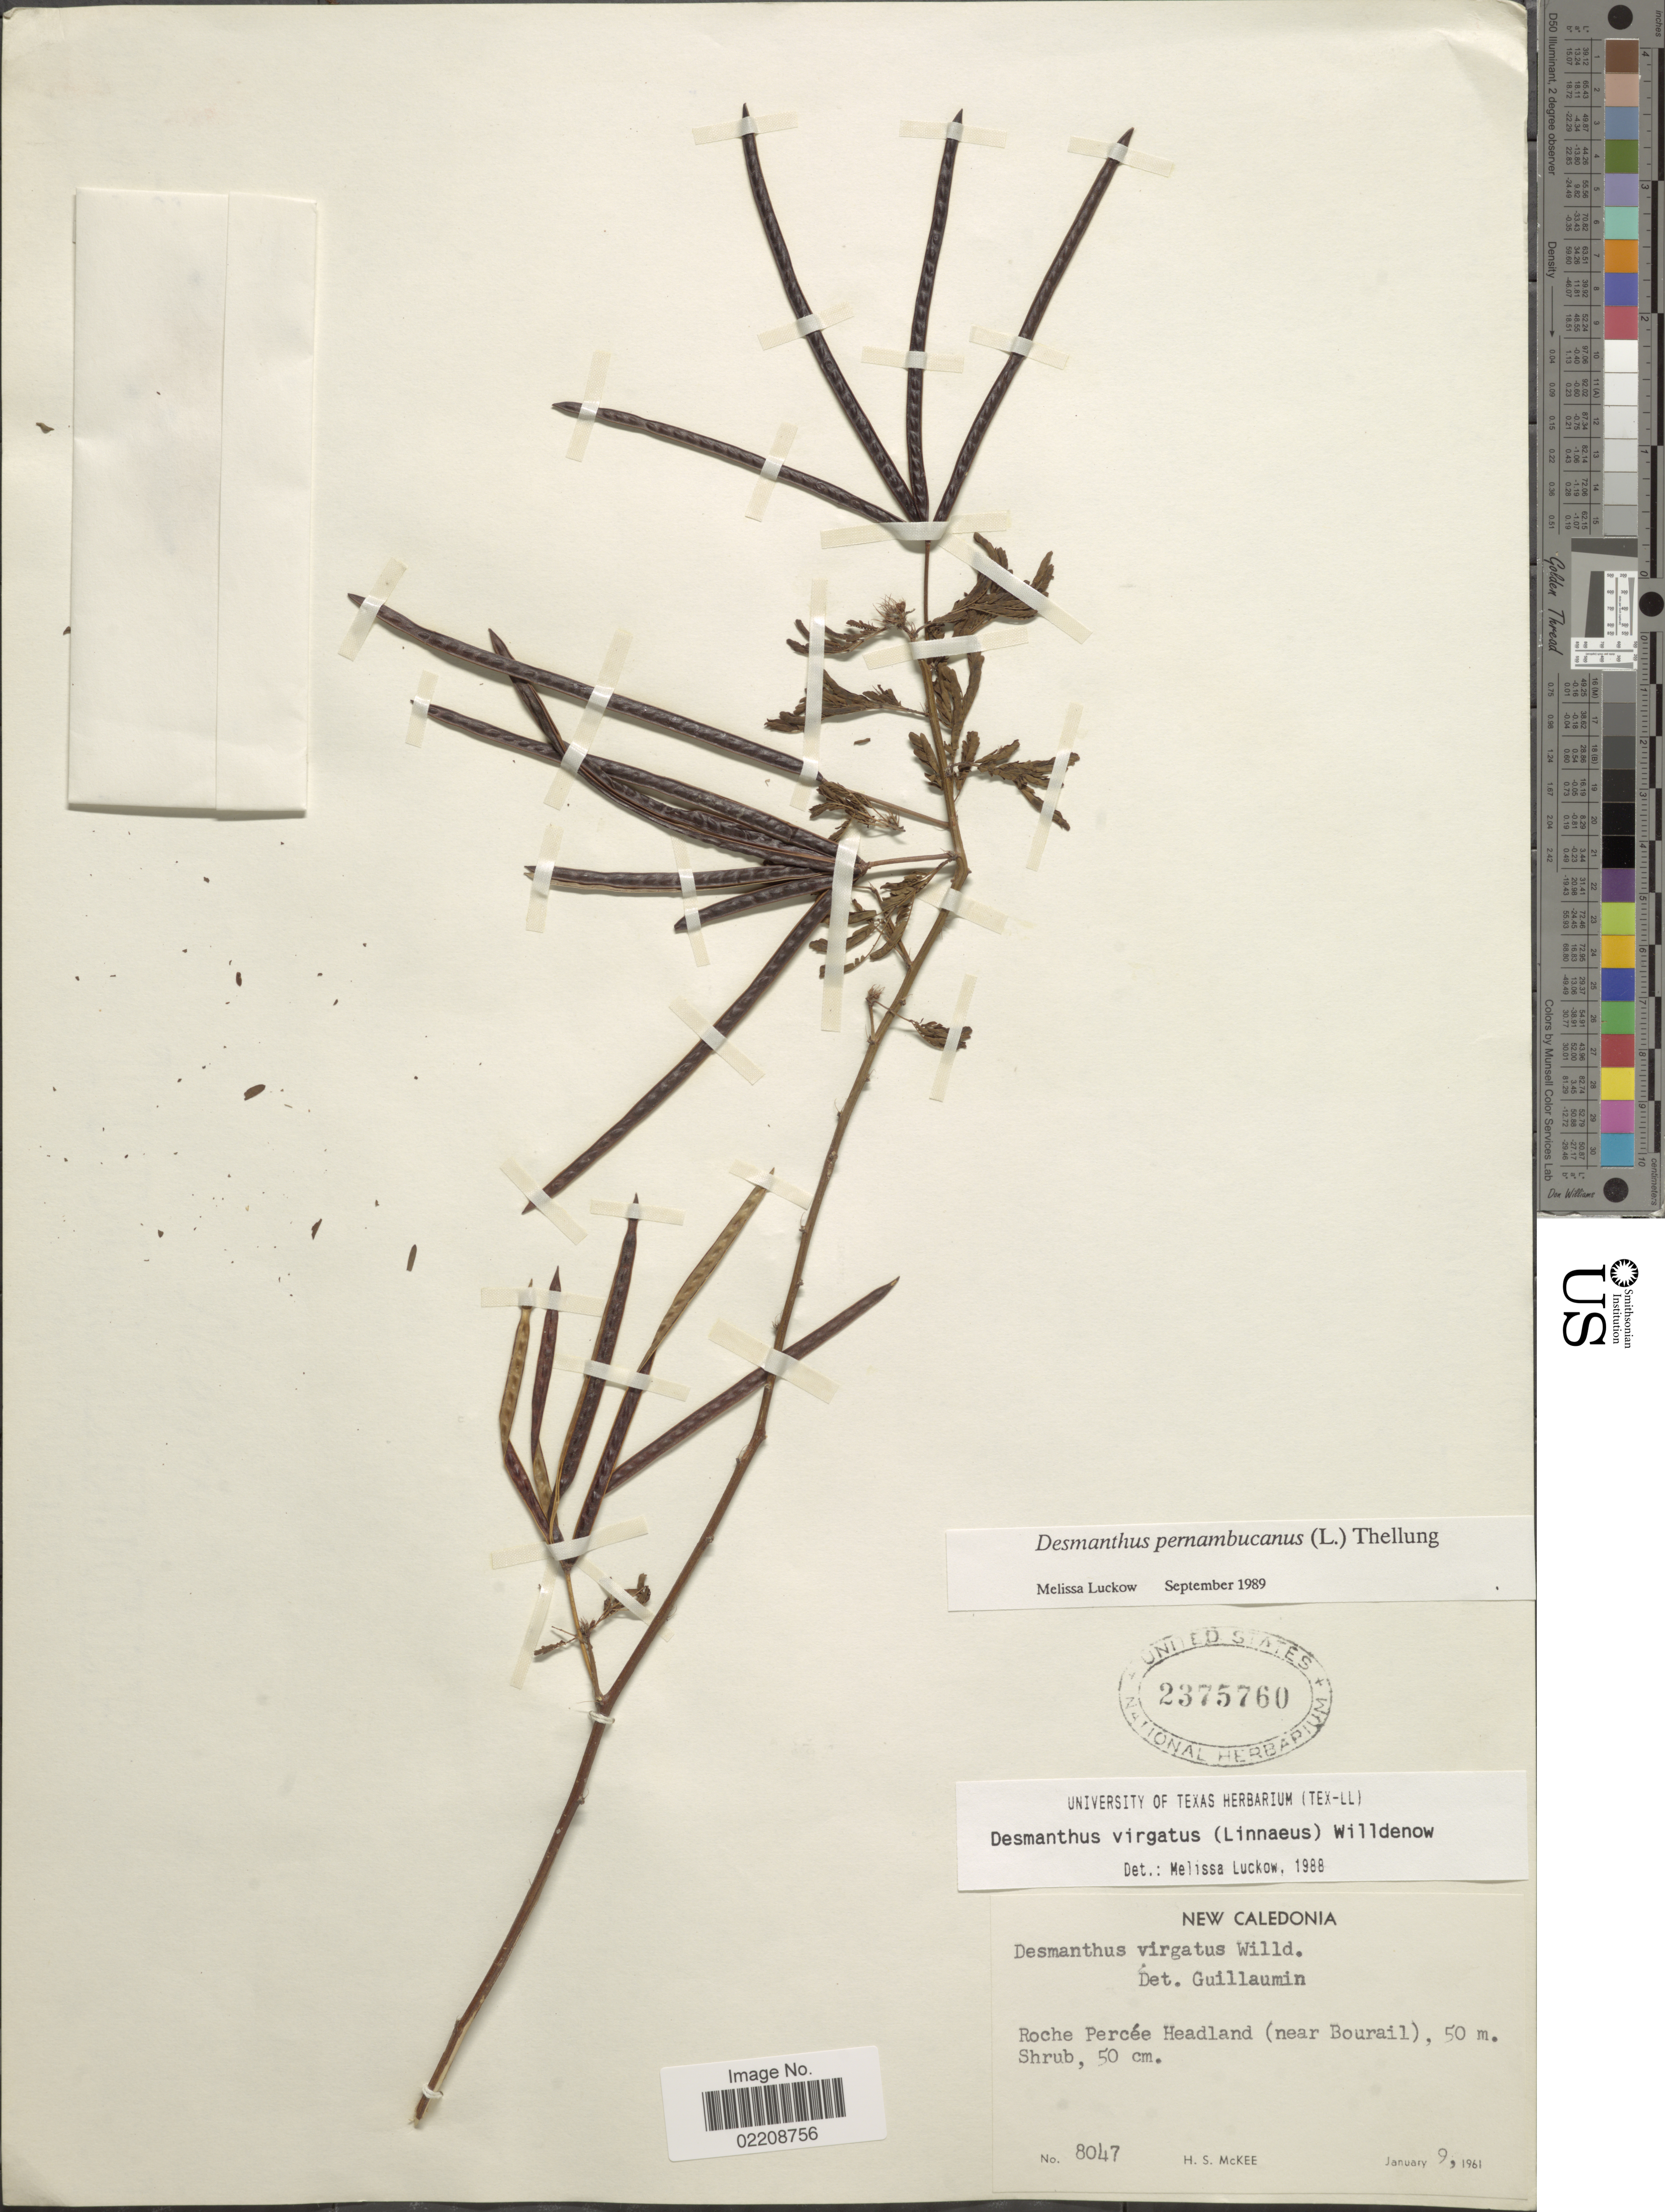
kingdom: Plantae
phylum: Tracheophyta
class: Magnoliopsida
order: Fabales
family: Fabaceae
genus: Desmanthus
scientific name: Desmanthus pernambucanus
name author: (L.) Thell.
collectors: H. S. McKee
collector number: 8047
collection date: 1961-01-09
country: New Caledonia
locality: Roche Percee Headland (near Bourail)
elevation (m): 50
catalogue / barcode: US 2375760